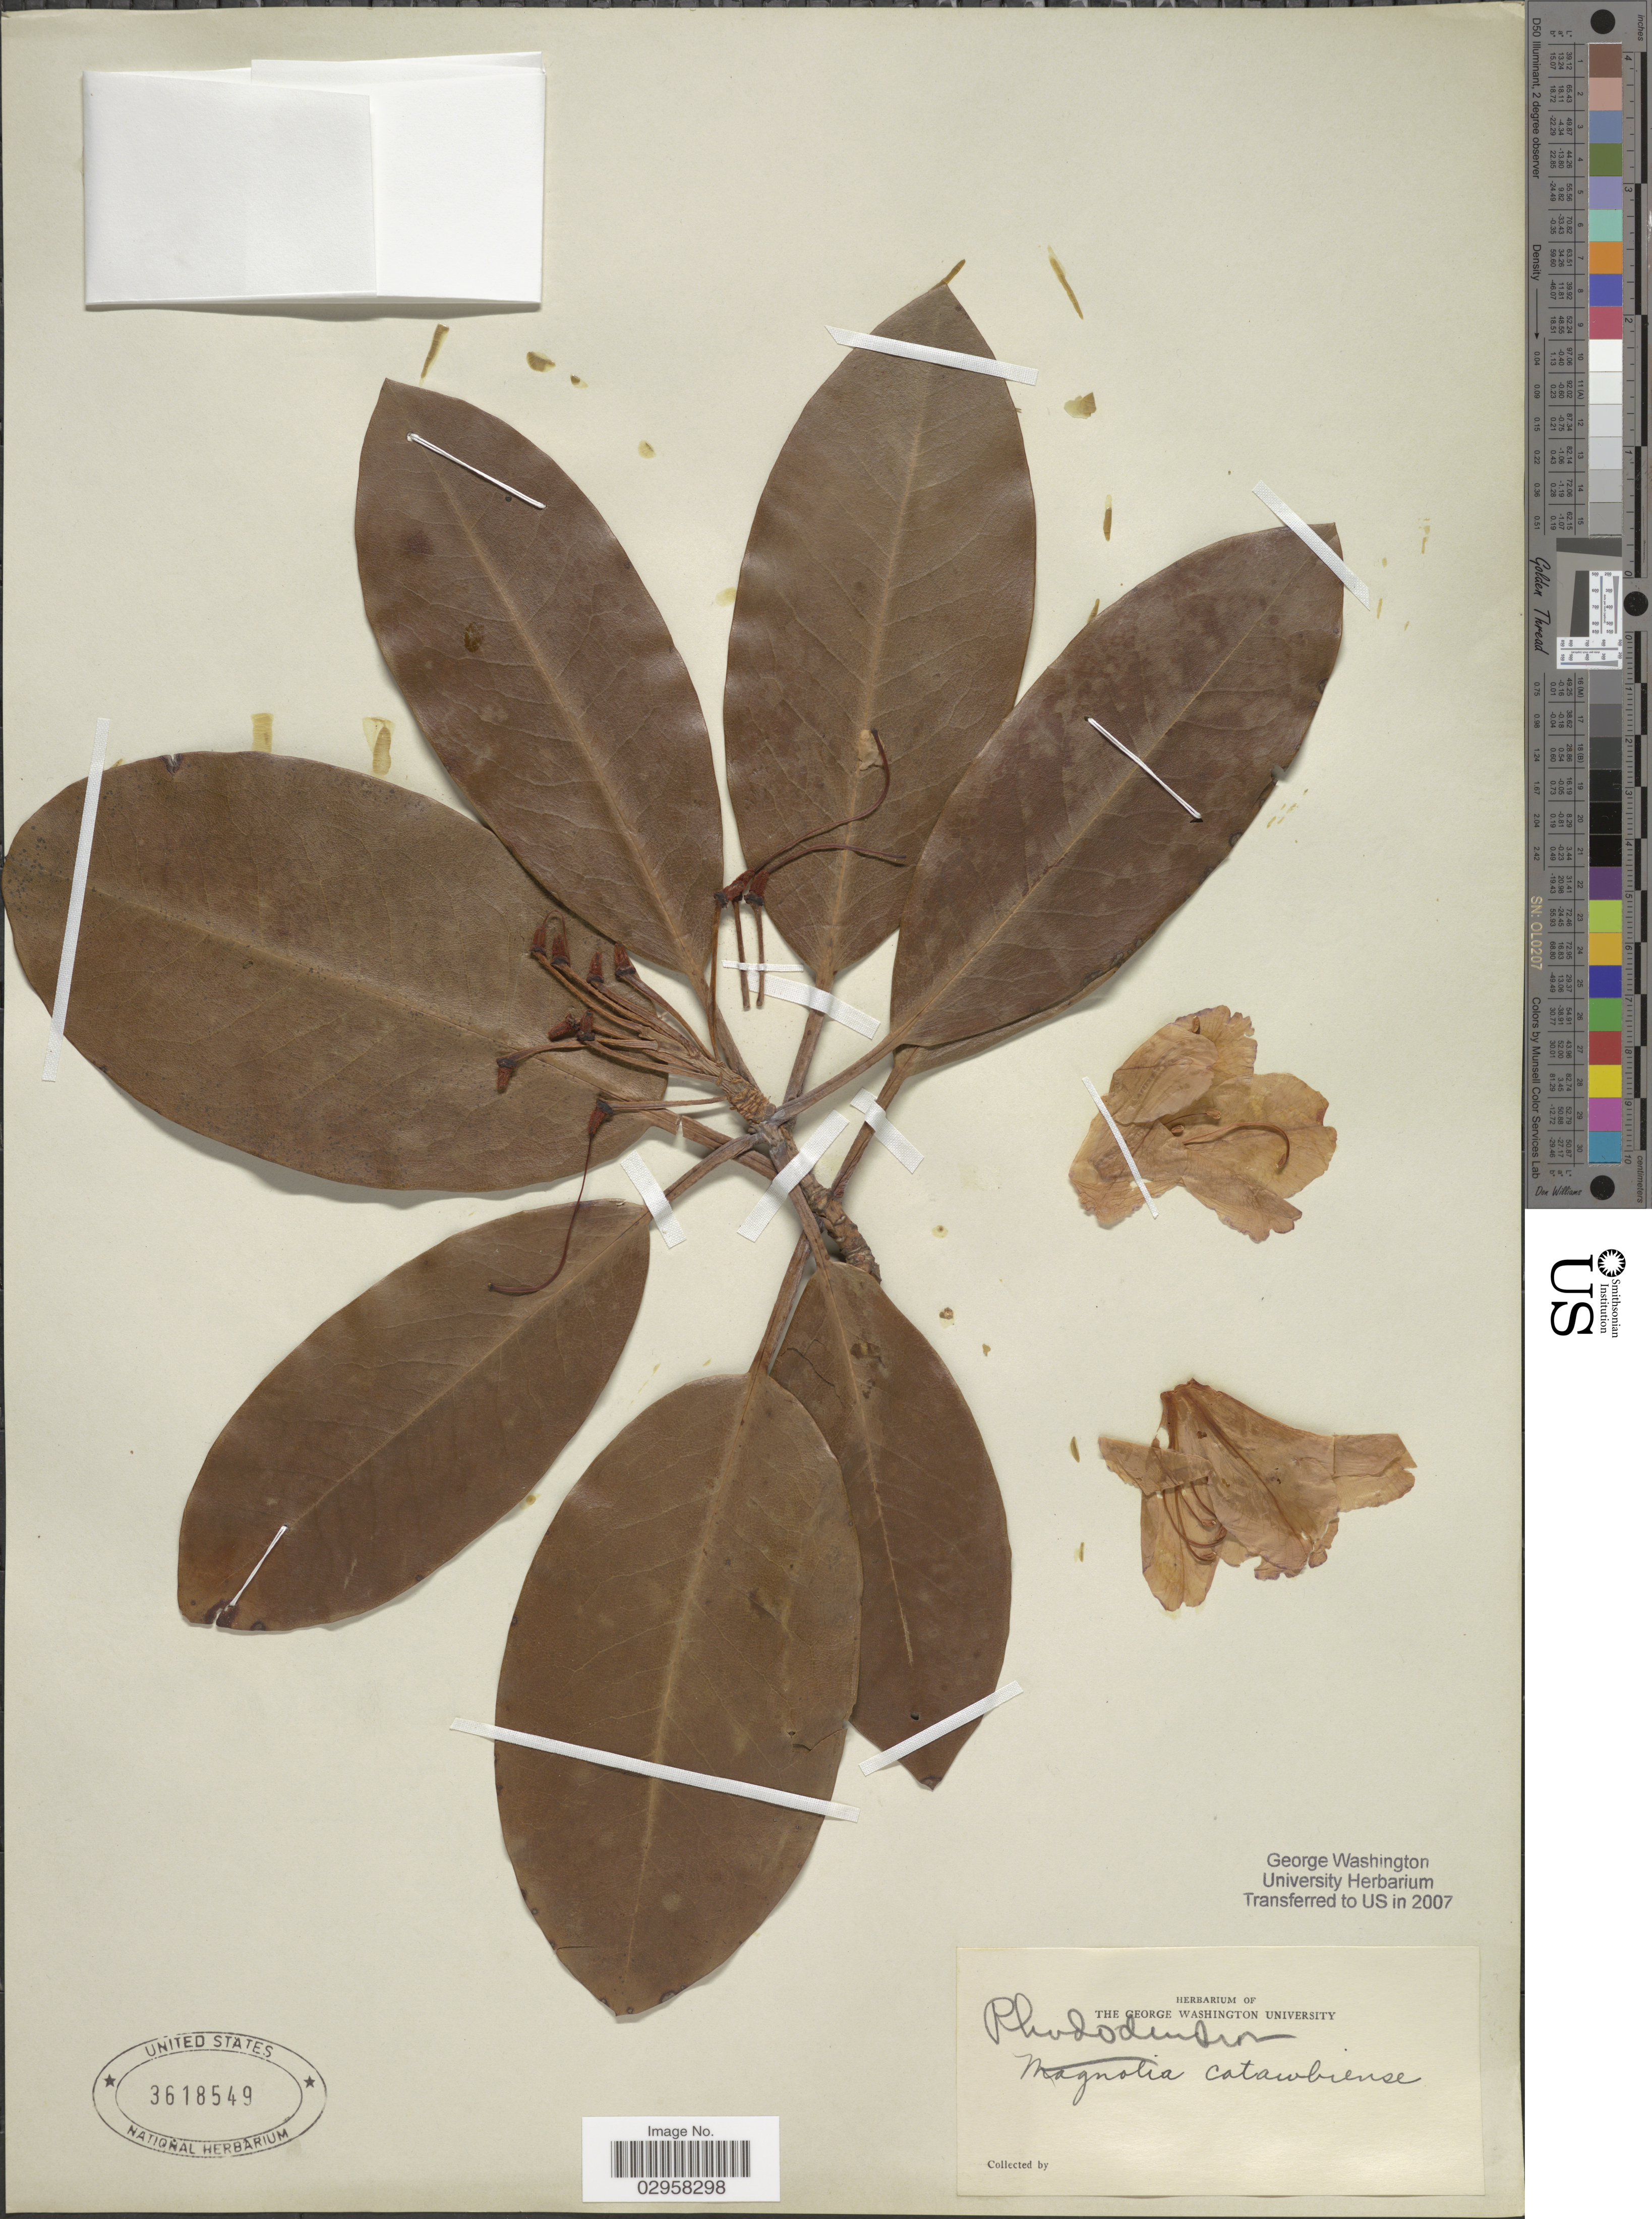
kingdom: Plantae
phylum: Tracheophyta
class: Magnoliopsida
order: Ericales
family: Ericaceae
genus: Rhododendron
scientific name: Rhododendron catawbiense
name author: Michx.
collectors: Ex herb. The George Washington University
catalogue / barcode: US 3618549